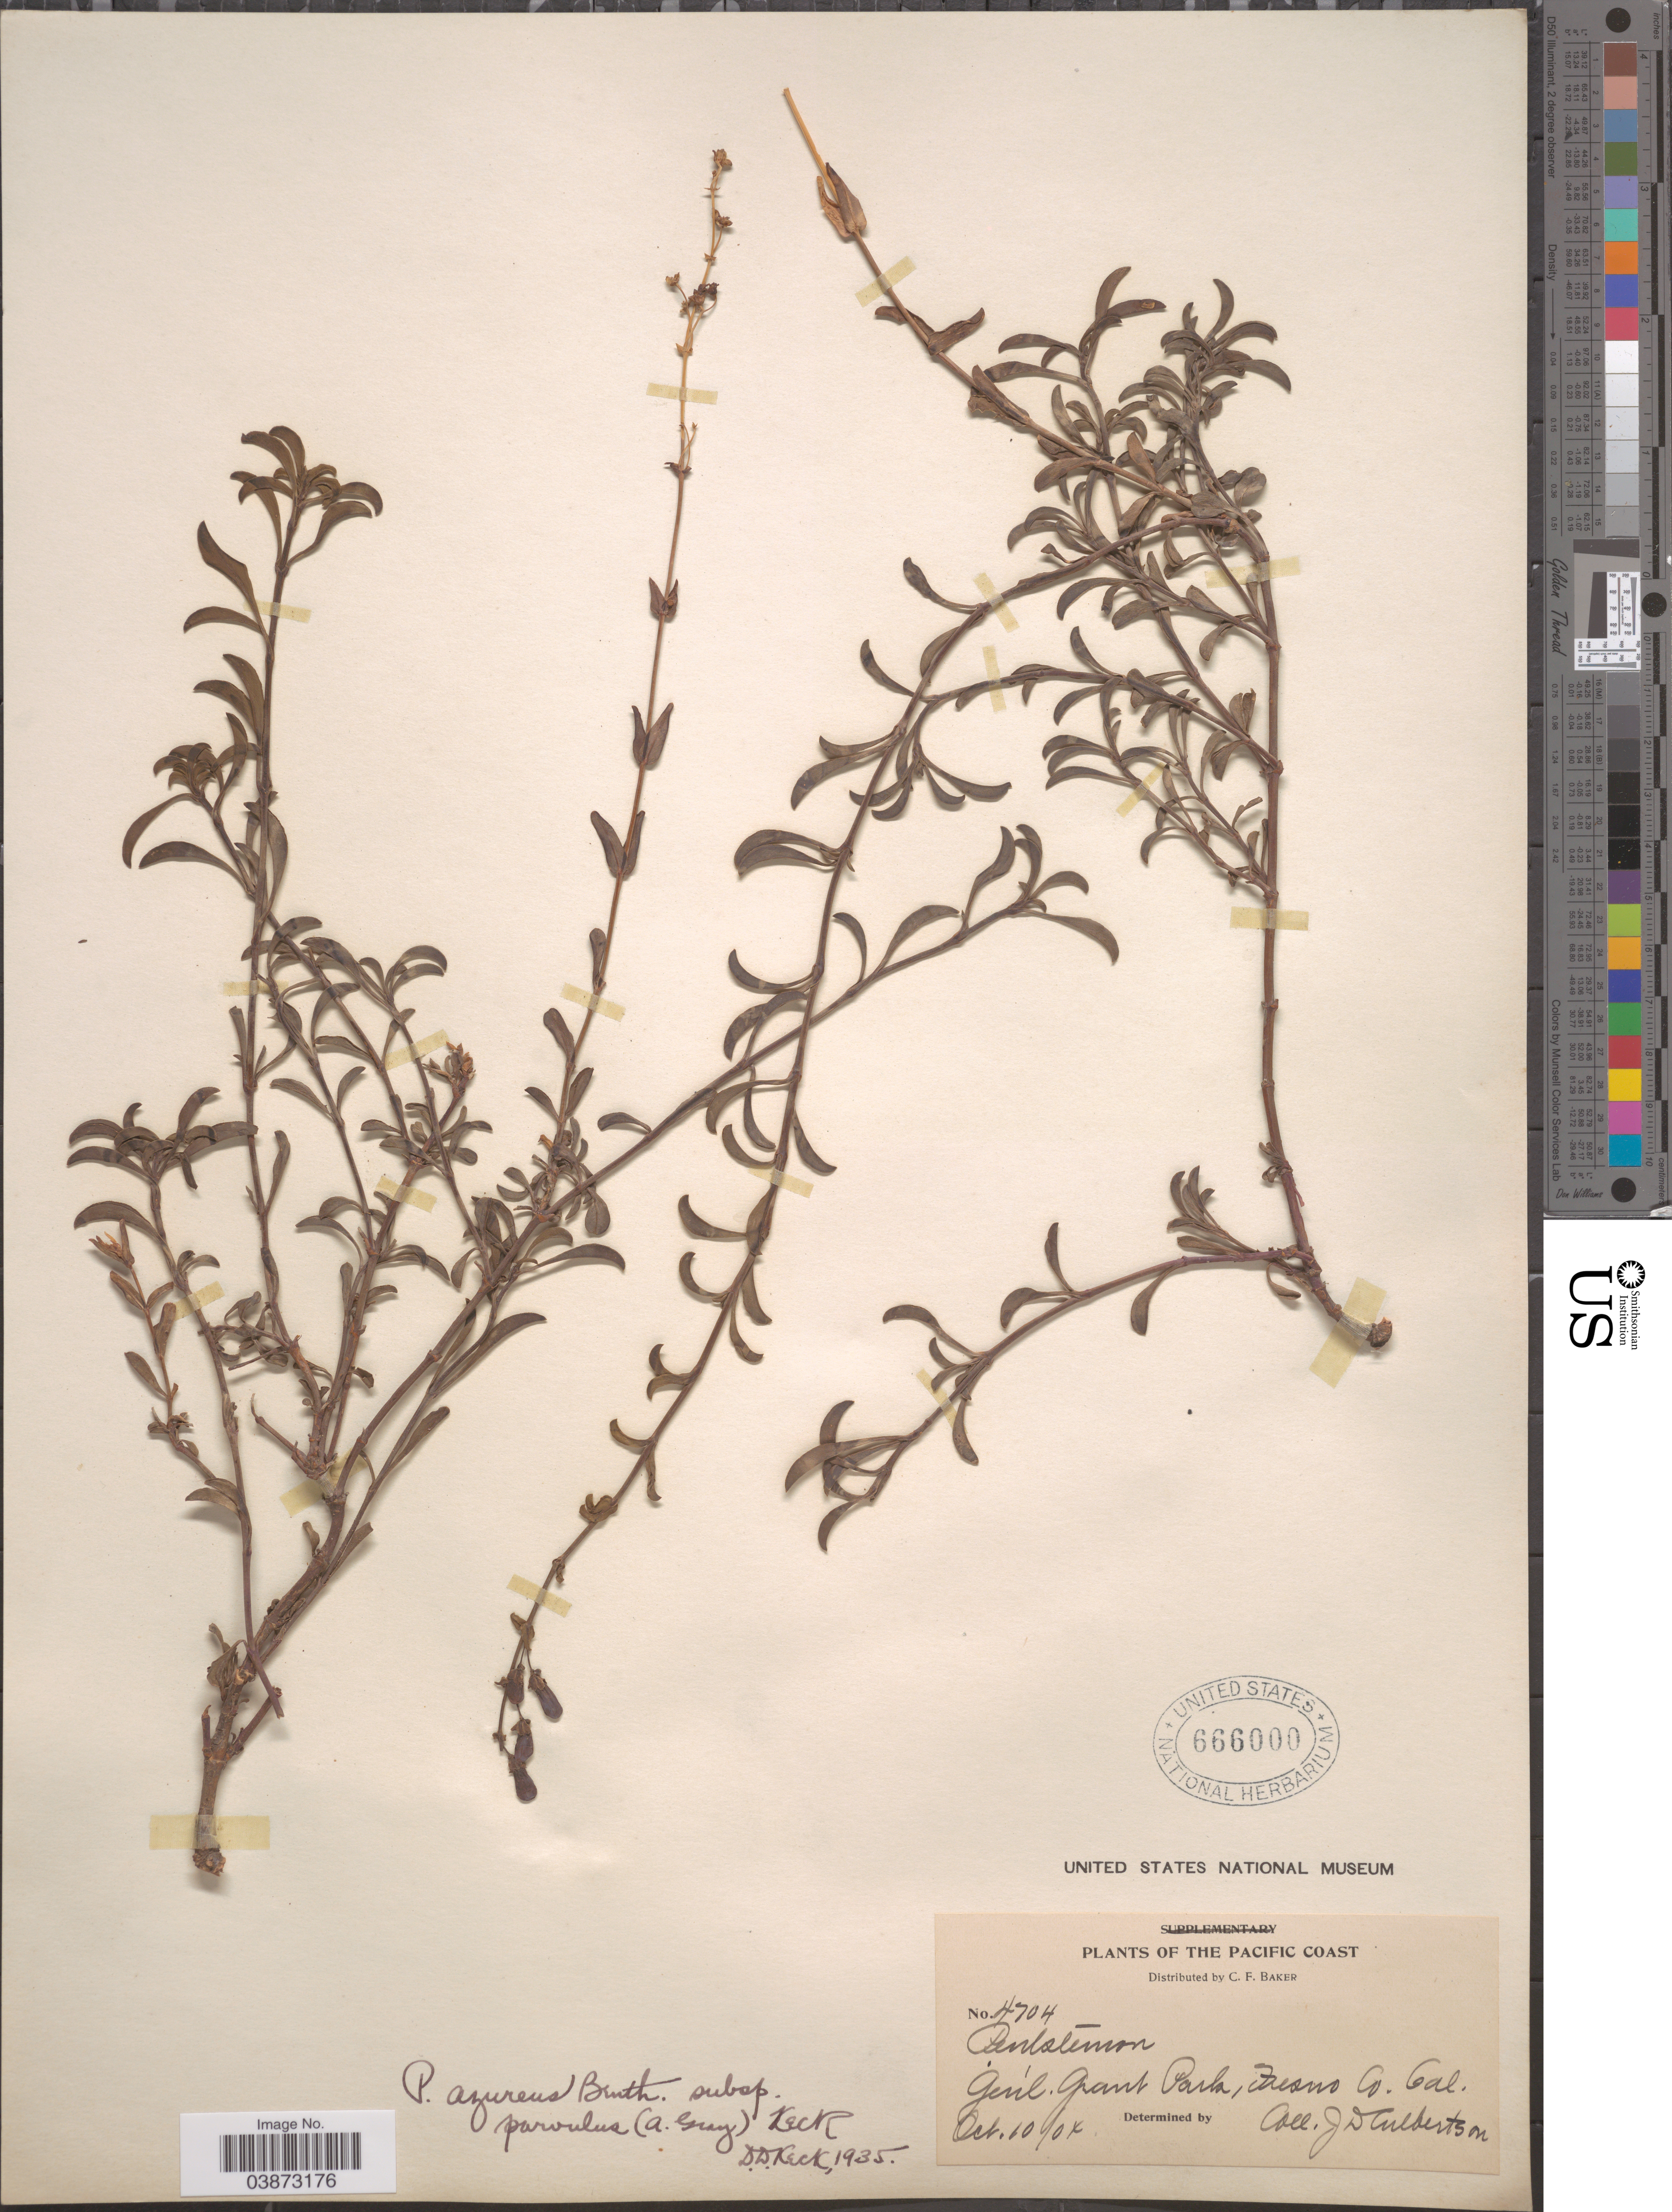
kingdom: Plantae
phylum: Tracheophyta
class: Magnoliopsida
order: Lamiales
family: Plantaginaceae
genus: Penstemon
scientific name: Penstemon azureus subsp. parvulus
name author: (A. Gray) D.D. Keck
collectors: J. Culbertson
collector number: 4704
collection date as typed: Transcribed d/m/y: 10/10/7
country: United States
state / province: California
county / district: Fresno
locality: The Pacific Coast. Genl. Grant Park, Fresno Co.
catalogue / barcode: US 666000